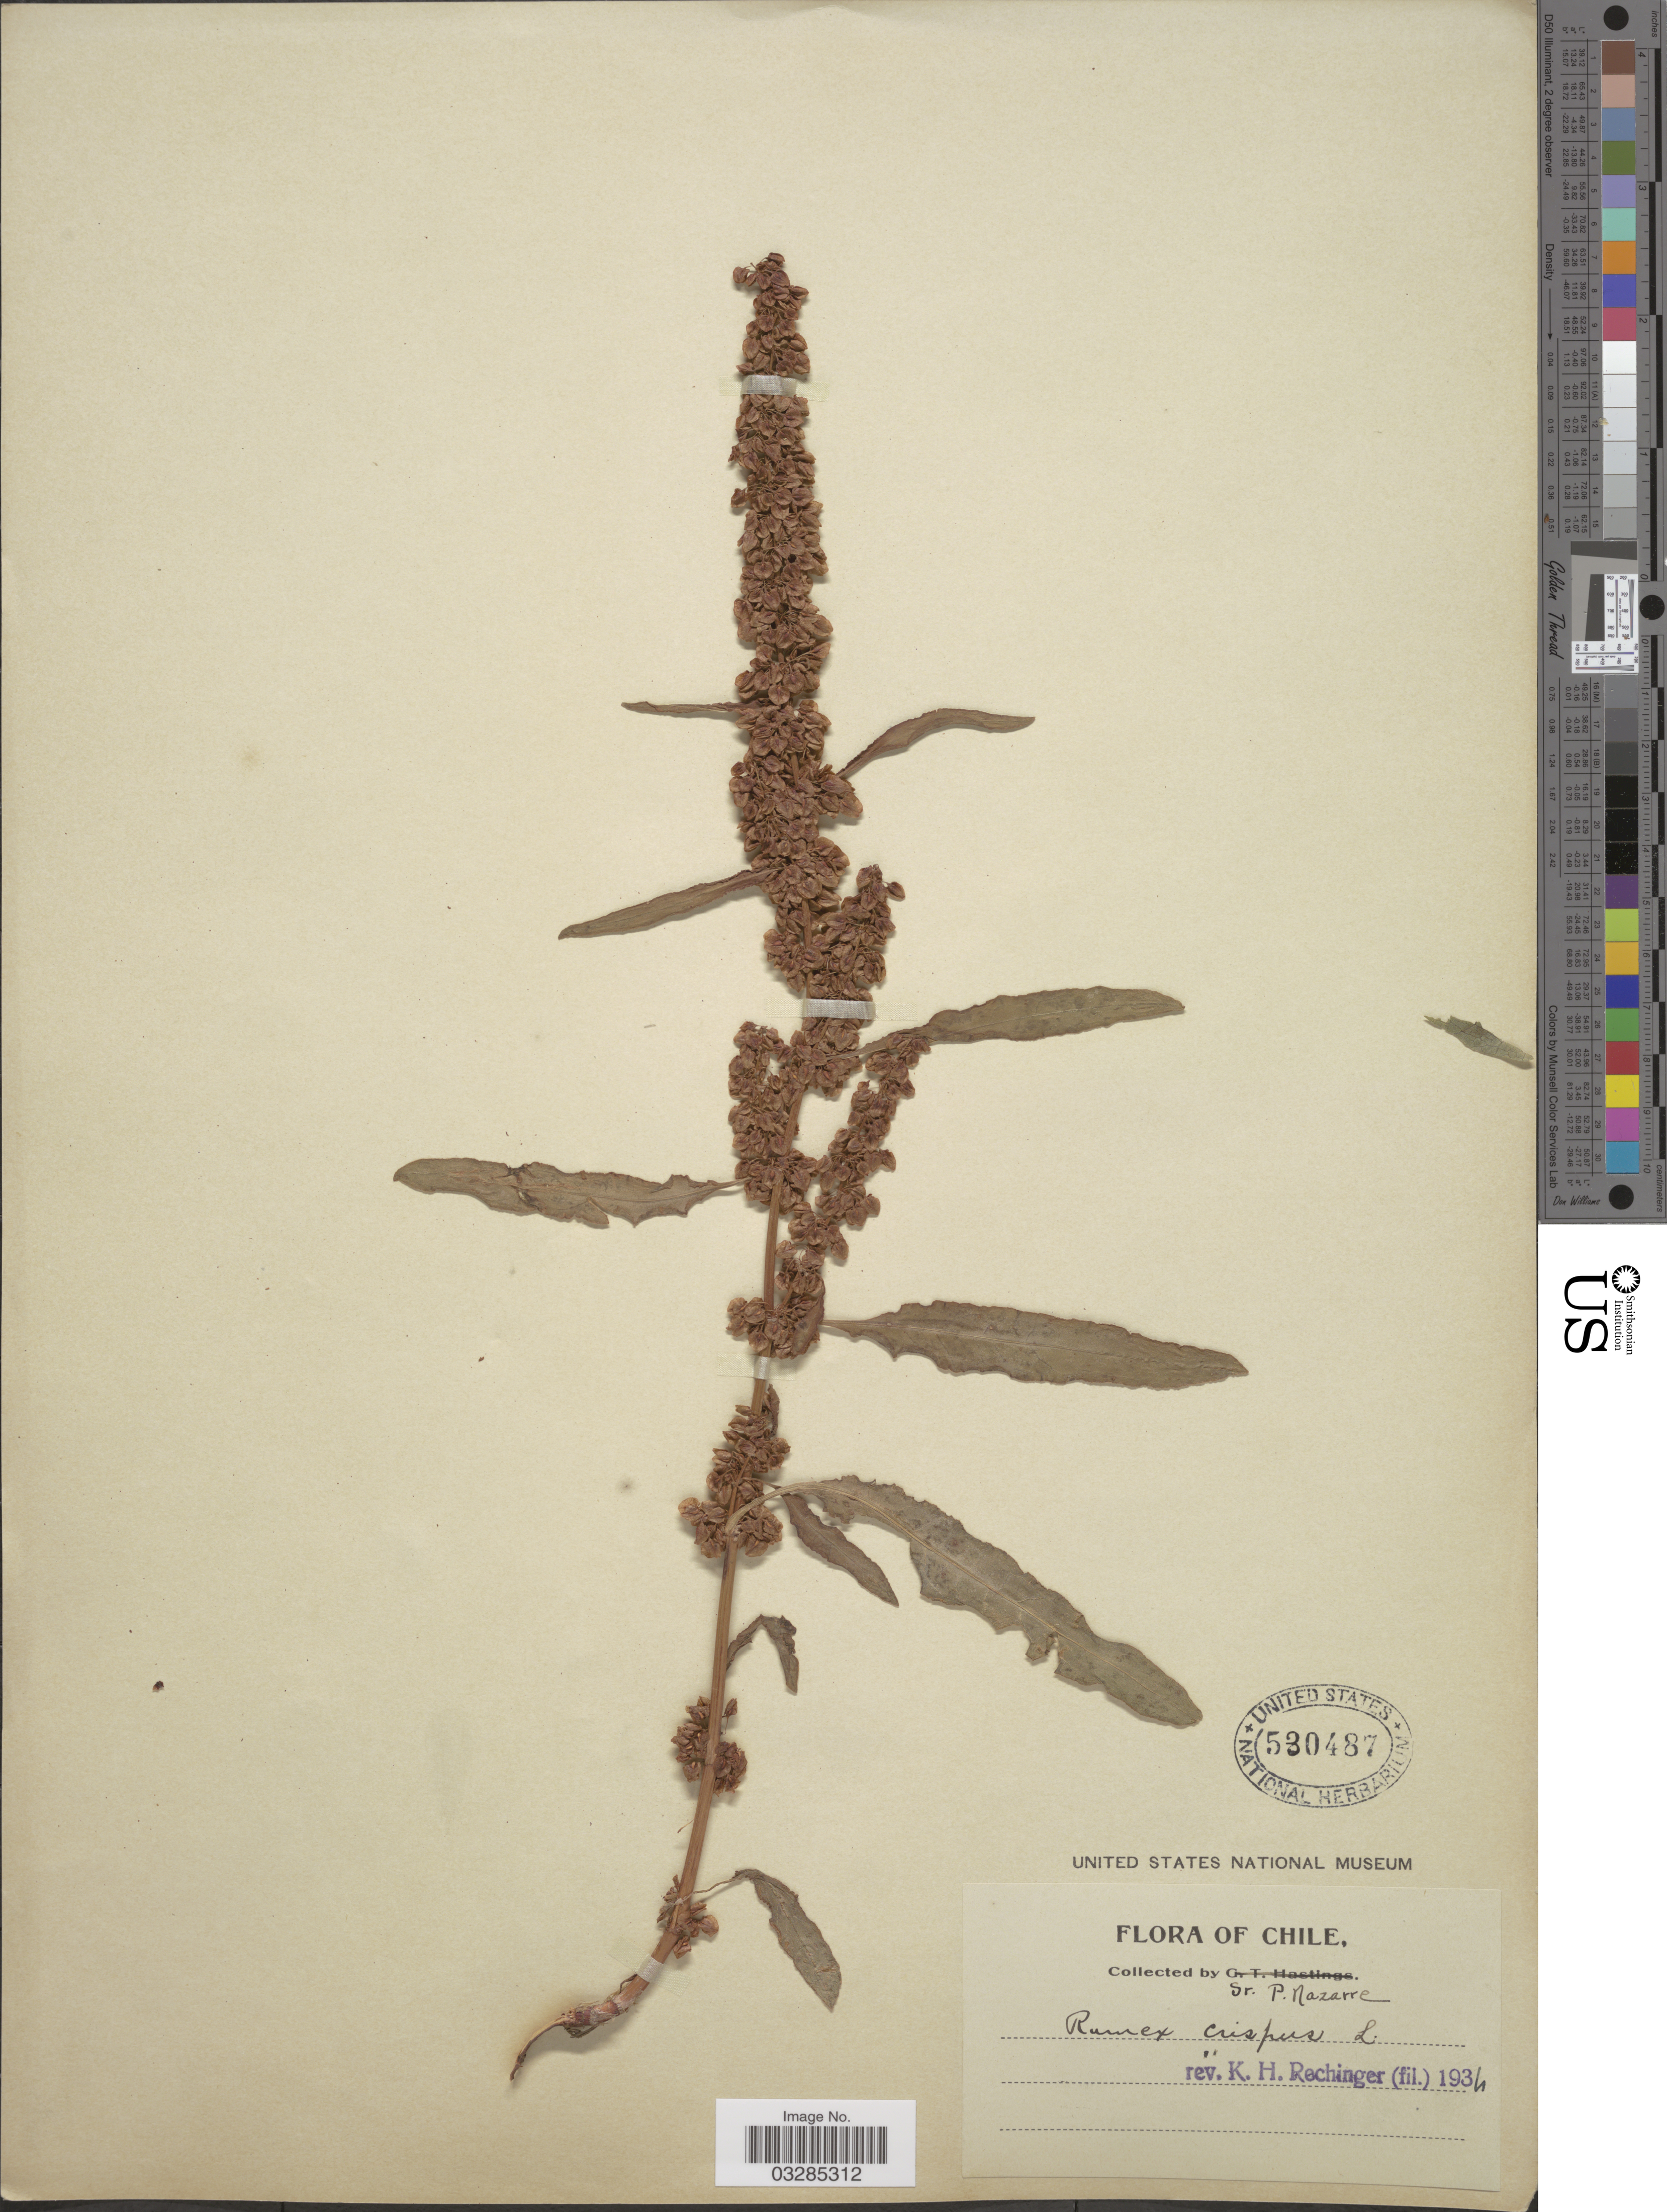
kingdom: Plantae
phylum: Tracheophyta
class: Magnoliopsida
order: Caryophyllales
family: Polygonaceae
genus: Rumex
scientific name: Rumex crispus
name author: L.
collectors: P. Nazarre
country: Chile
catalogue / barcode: US 530487